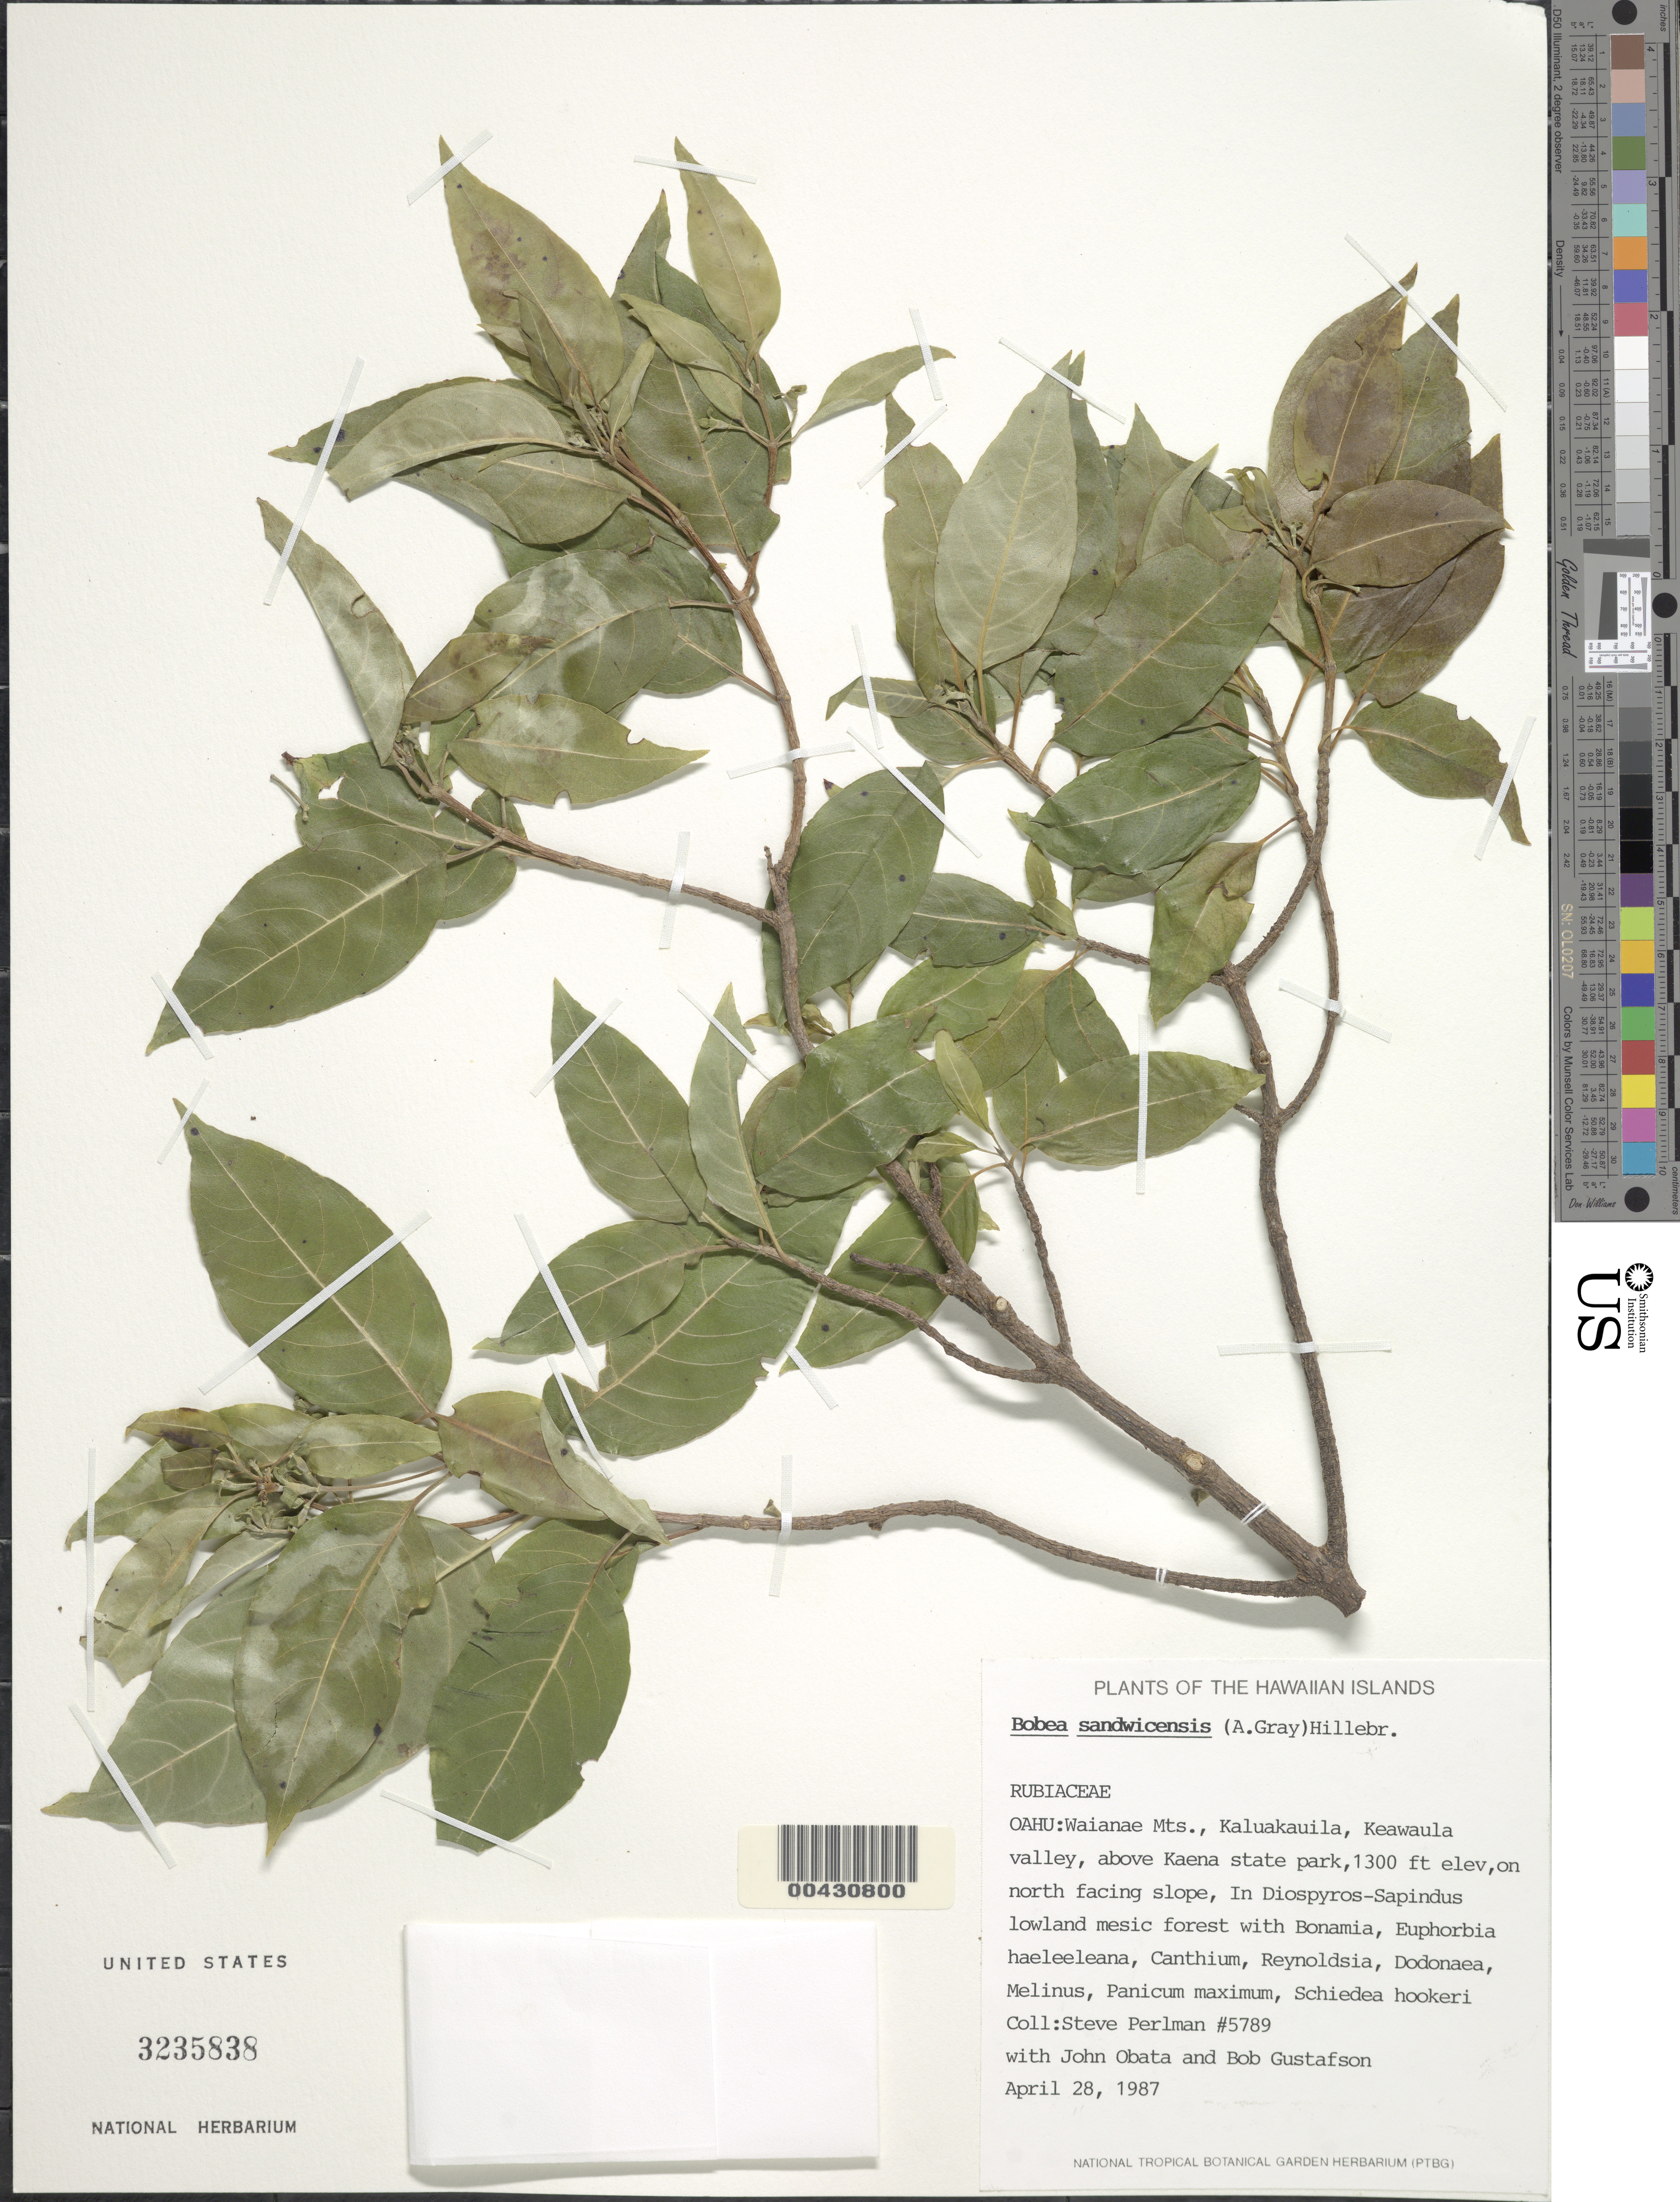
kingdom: Plantae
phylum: Tracheophyta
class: Magnoliopsida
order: Gentianales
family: Rubiaceae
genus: Bobea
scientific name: Bobea sandwicensis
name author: (A. Gray) Hillebr.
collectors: S. P. Perlman, J. Obata & B. Gustafson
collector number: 5789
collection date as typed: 28 Apr 1987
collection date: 1987-04-28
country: United States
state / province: Hawaii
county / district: Honolulu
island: Oahu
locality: Waianae Mts., Kaluakauila, Keawaula Valley, above Kaena State Park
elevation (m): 396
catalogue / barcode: US 3235838